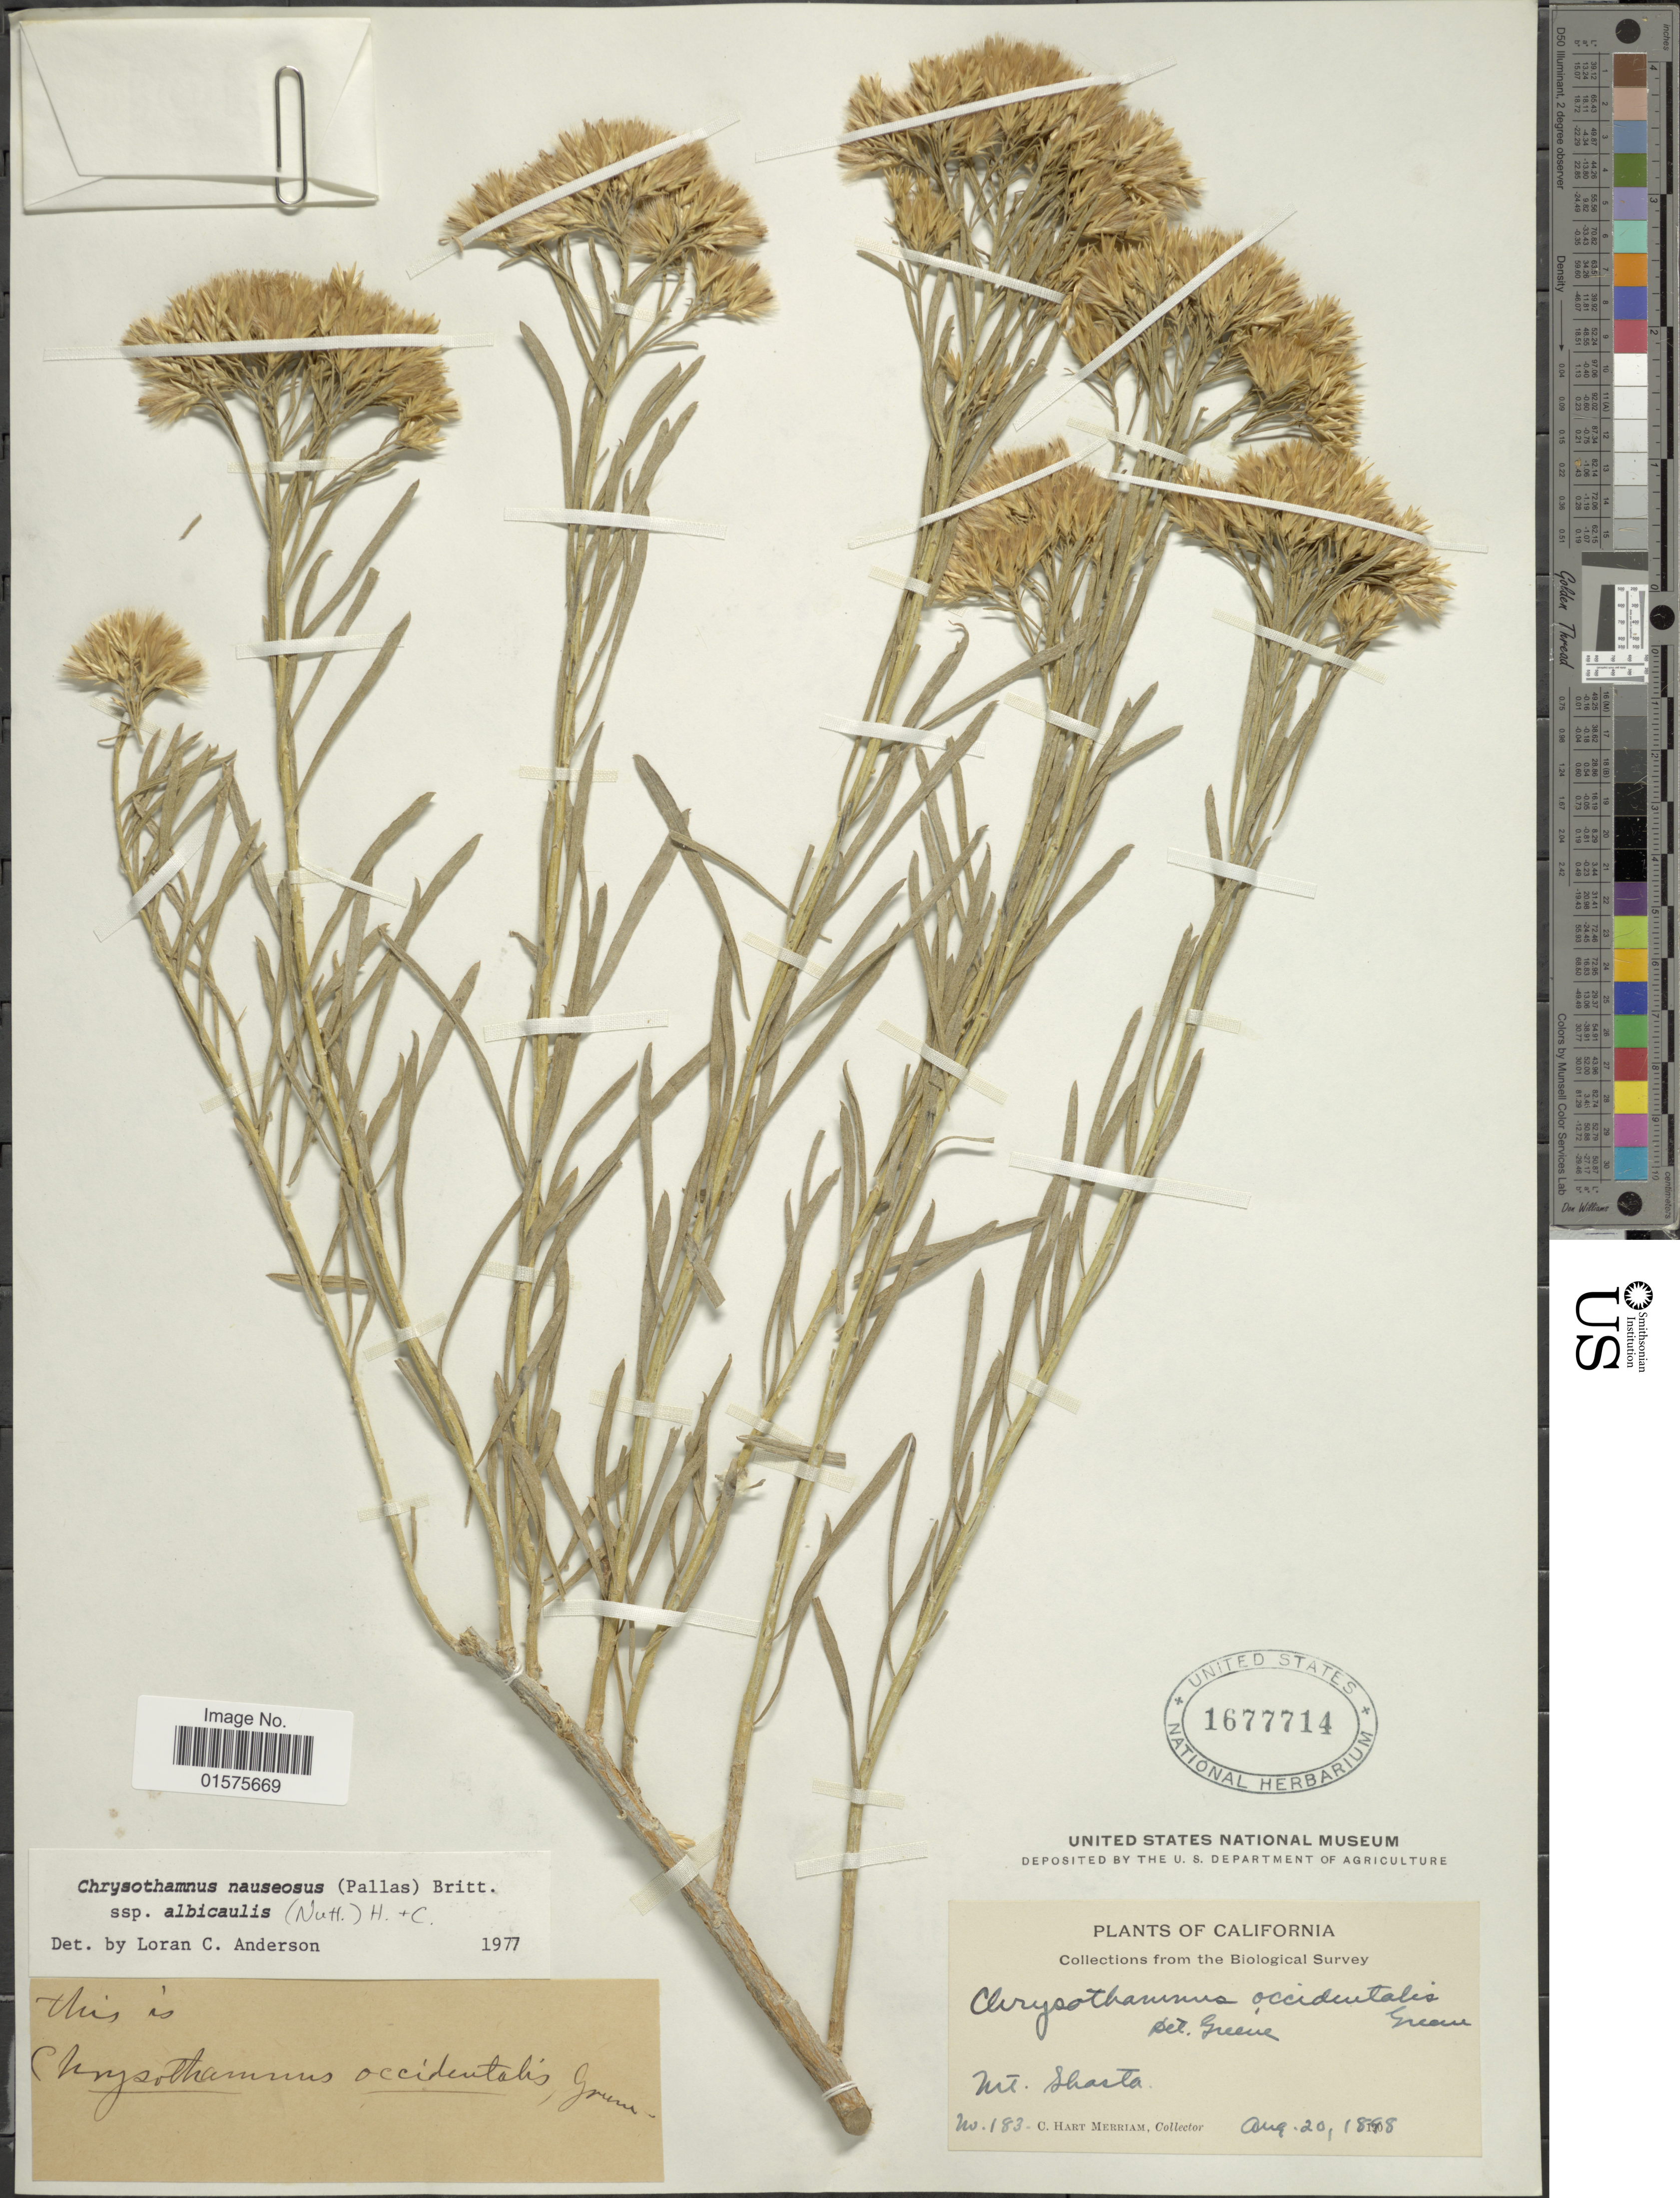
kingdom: Plantae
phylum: Tracheophyta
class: Magnoliopsida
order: Asterales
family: Asteraceae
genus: Ericameria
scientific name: Ericameria nauseosa var. speciosa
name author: (Nutt.) G.L. Nesom & G.I. Baird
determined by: Urbatsch, Lowell E., Curator (LSU), Louisiana State University (UNITED STATES)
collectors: C. Merriam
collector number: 183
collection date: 1898-08-20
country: United States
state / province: California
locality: Mt. Shasta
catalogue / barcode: US 1677714